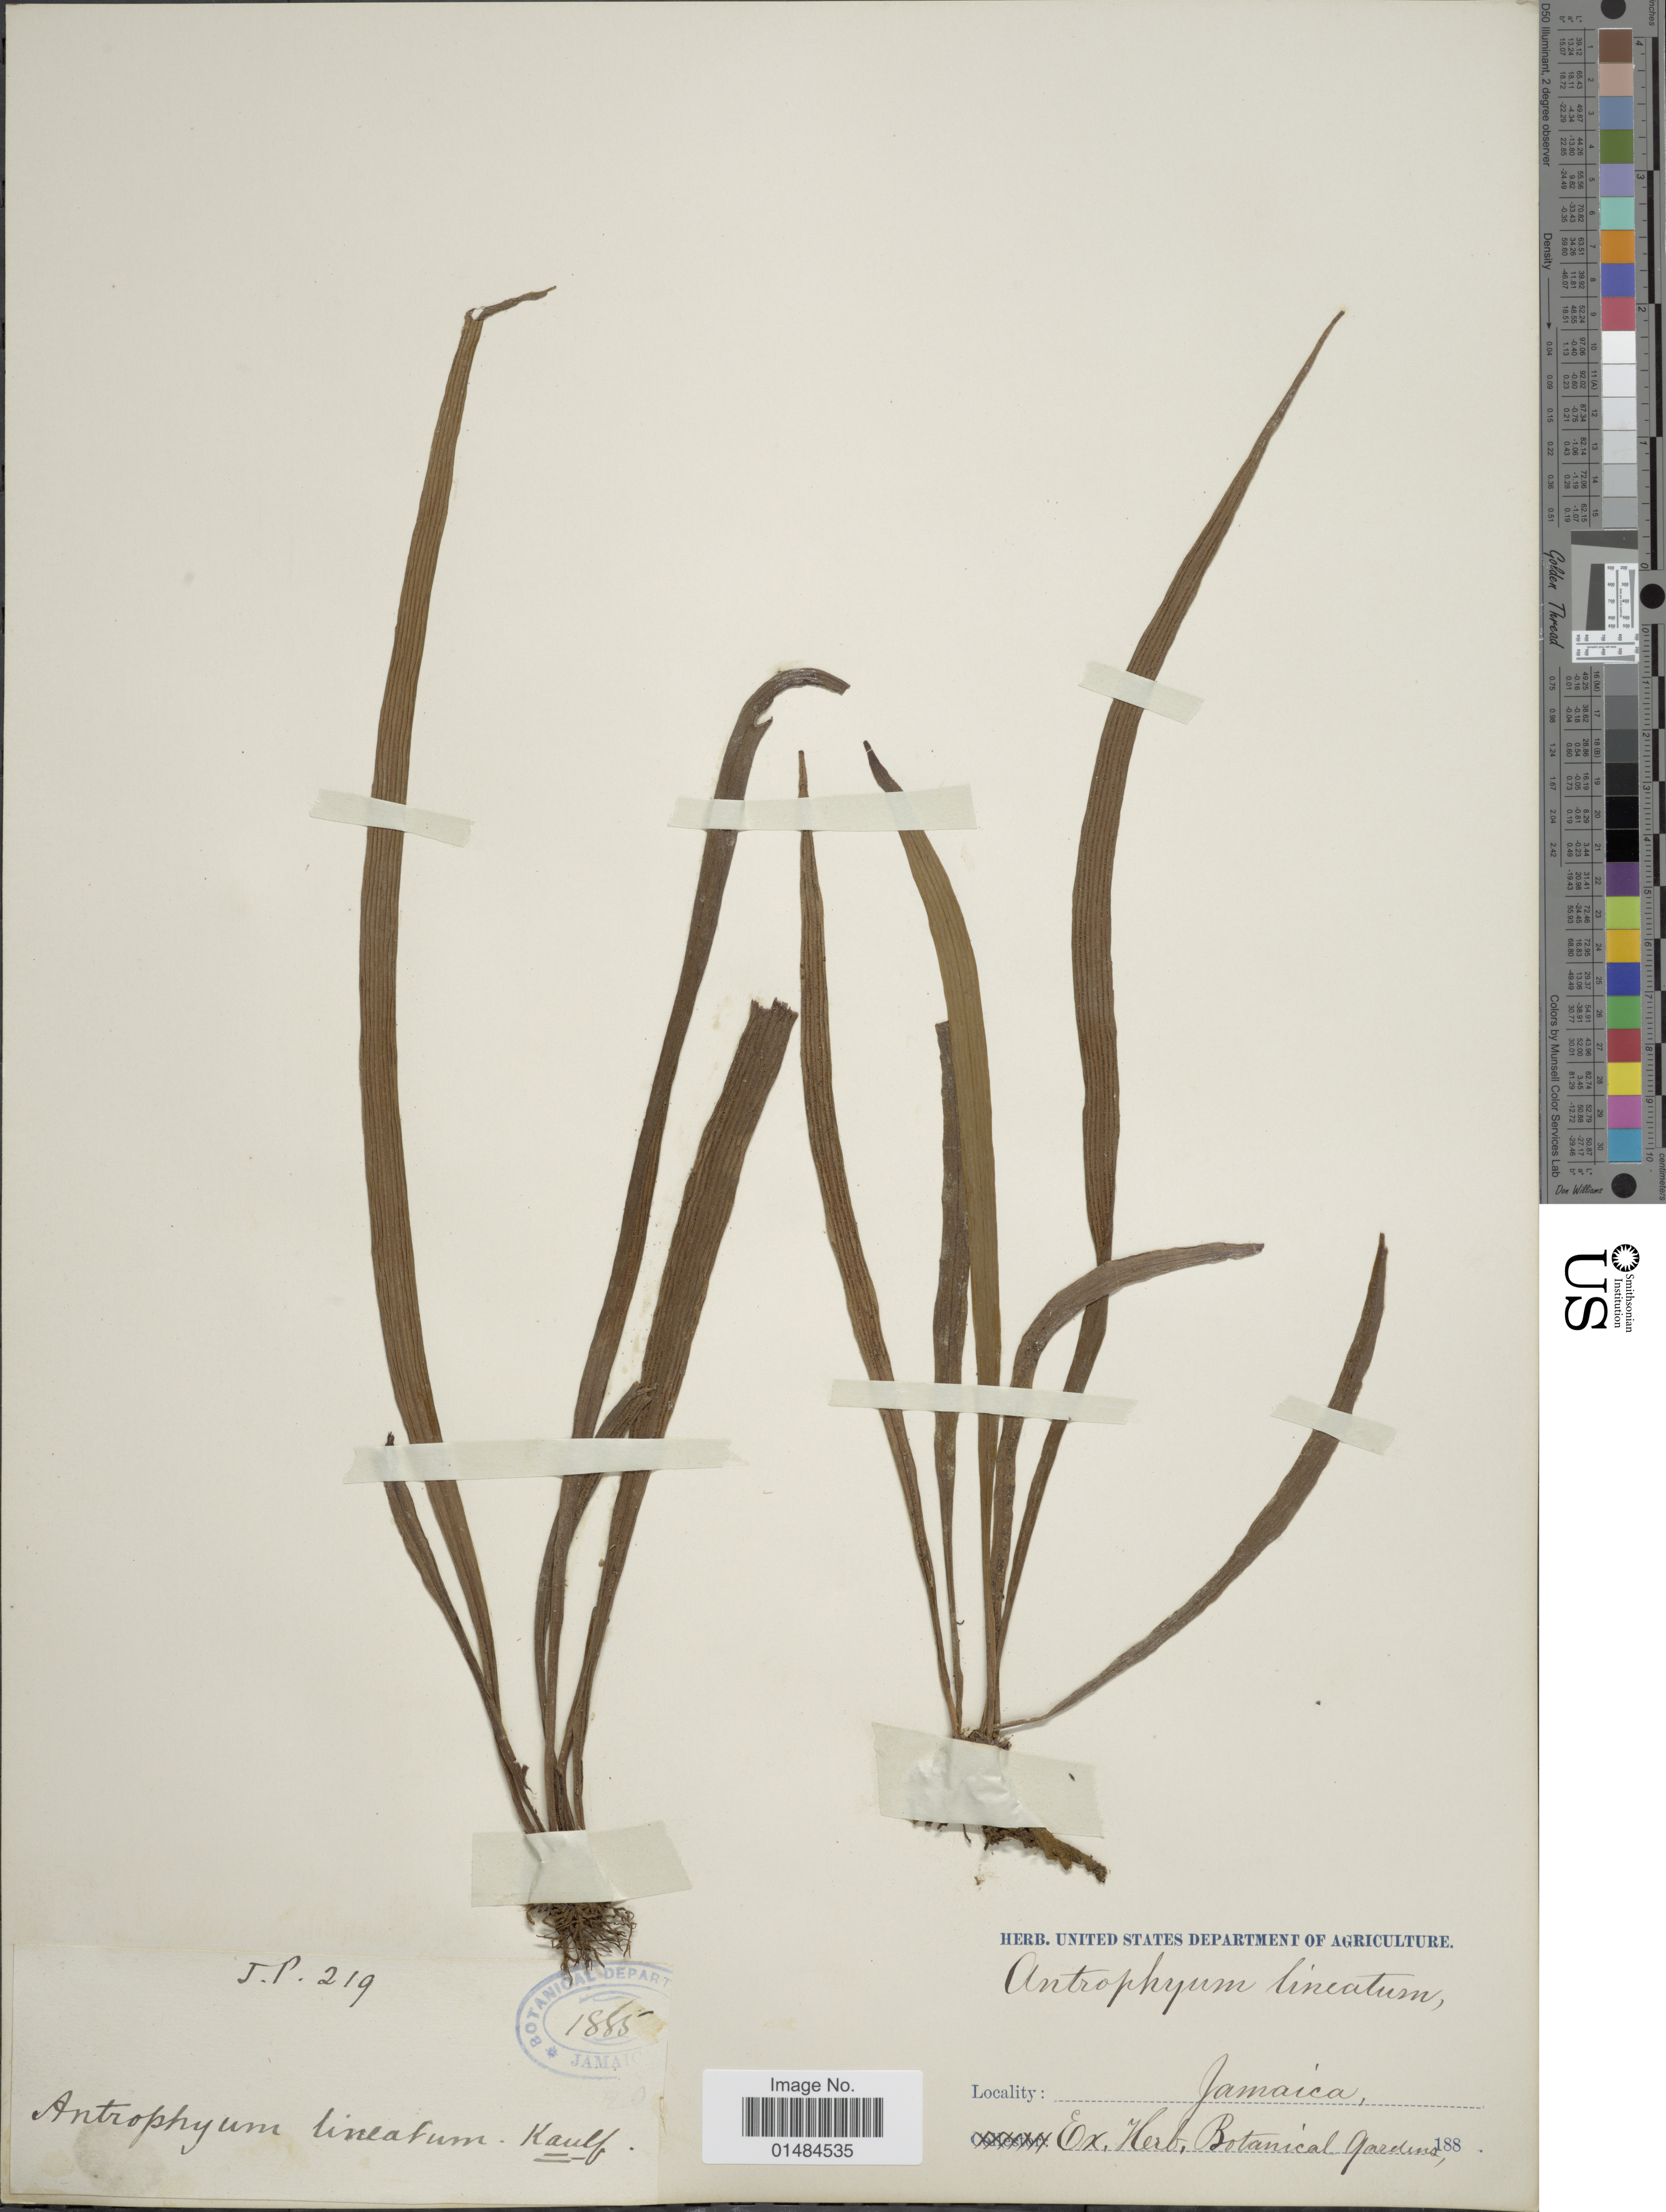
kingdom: Plantae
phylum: Tracheophyta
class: Polypodiopsida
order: Polypodiales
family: Pteridaceae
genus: Polytaenium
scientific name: Polytaenium lineatum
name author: (Sw.) J. Sm.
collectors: ex herb. Bot. Gard.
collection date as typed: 188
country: Jamaica